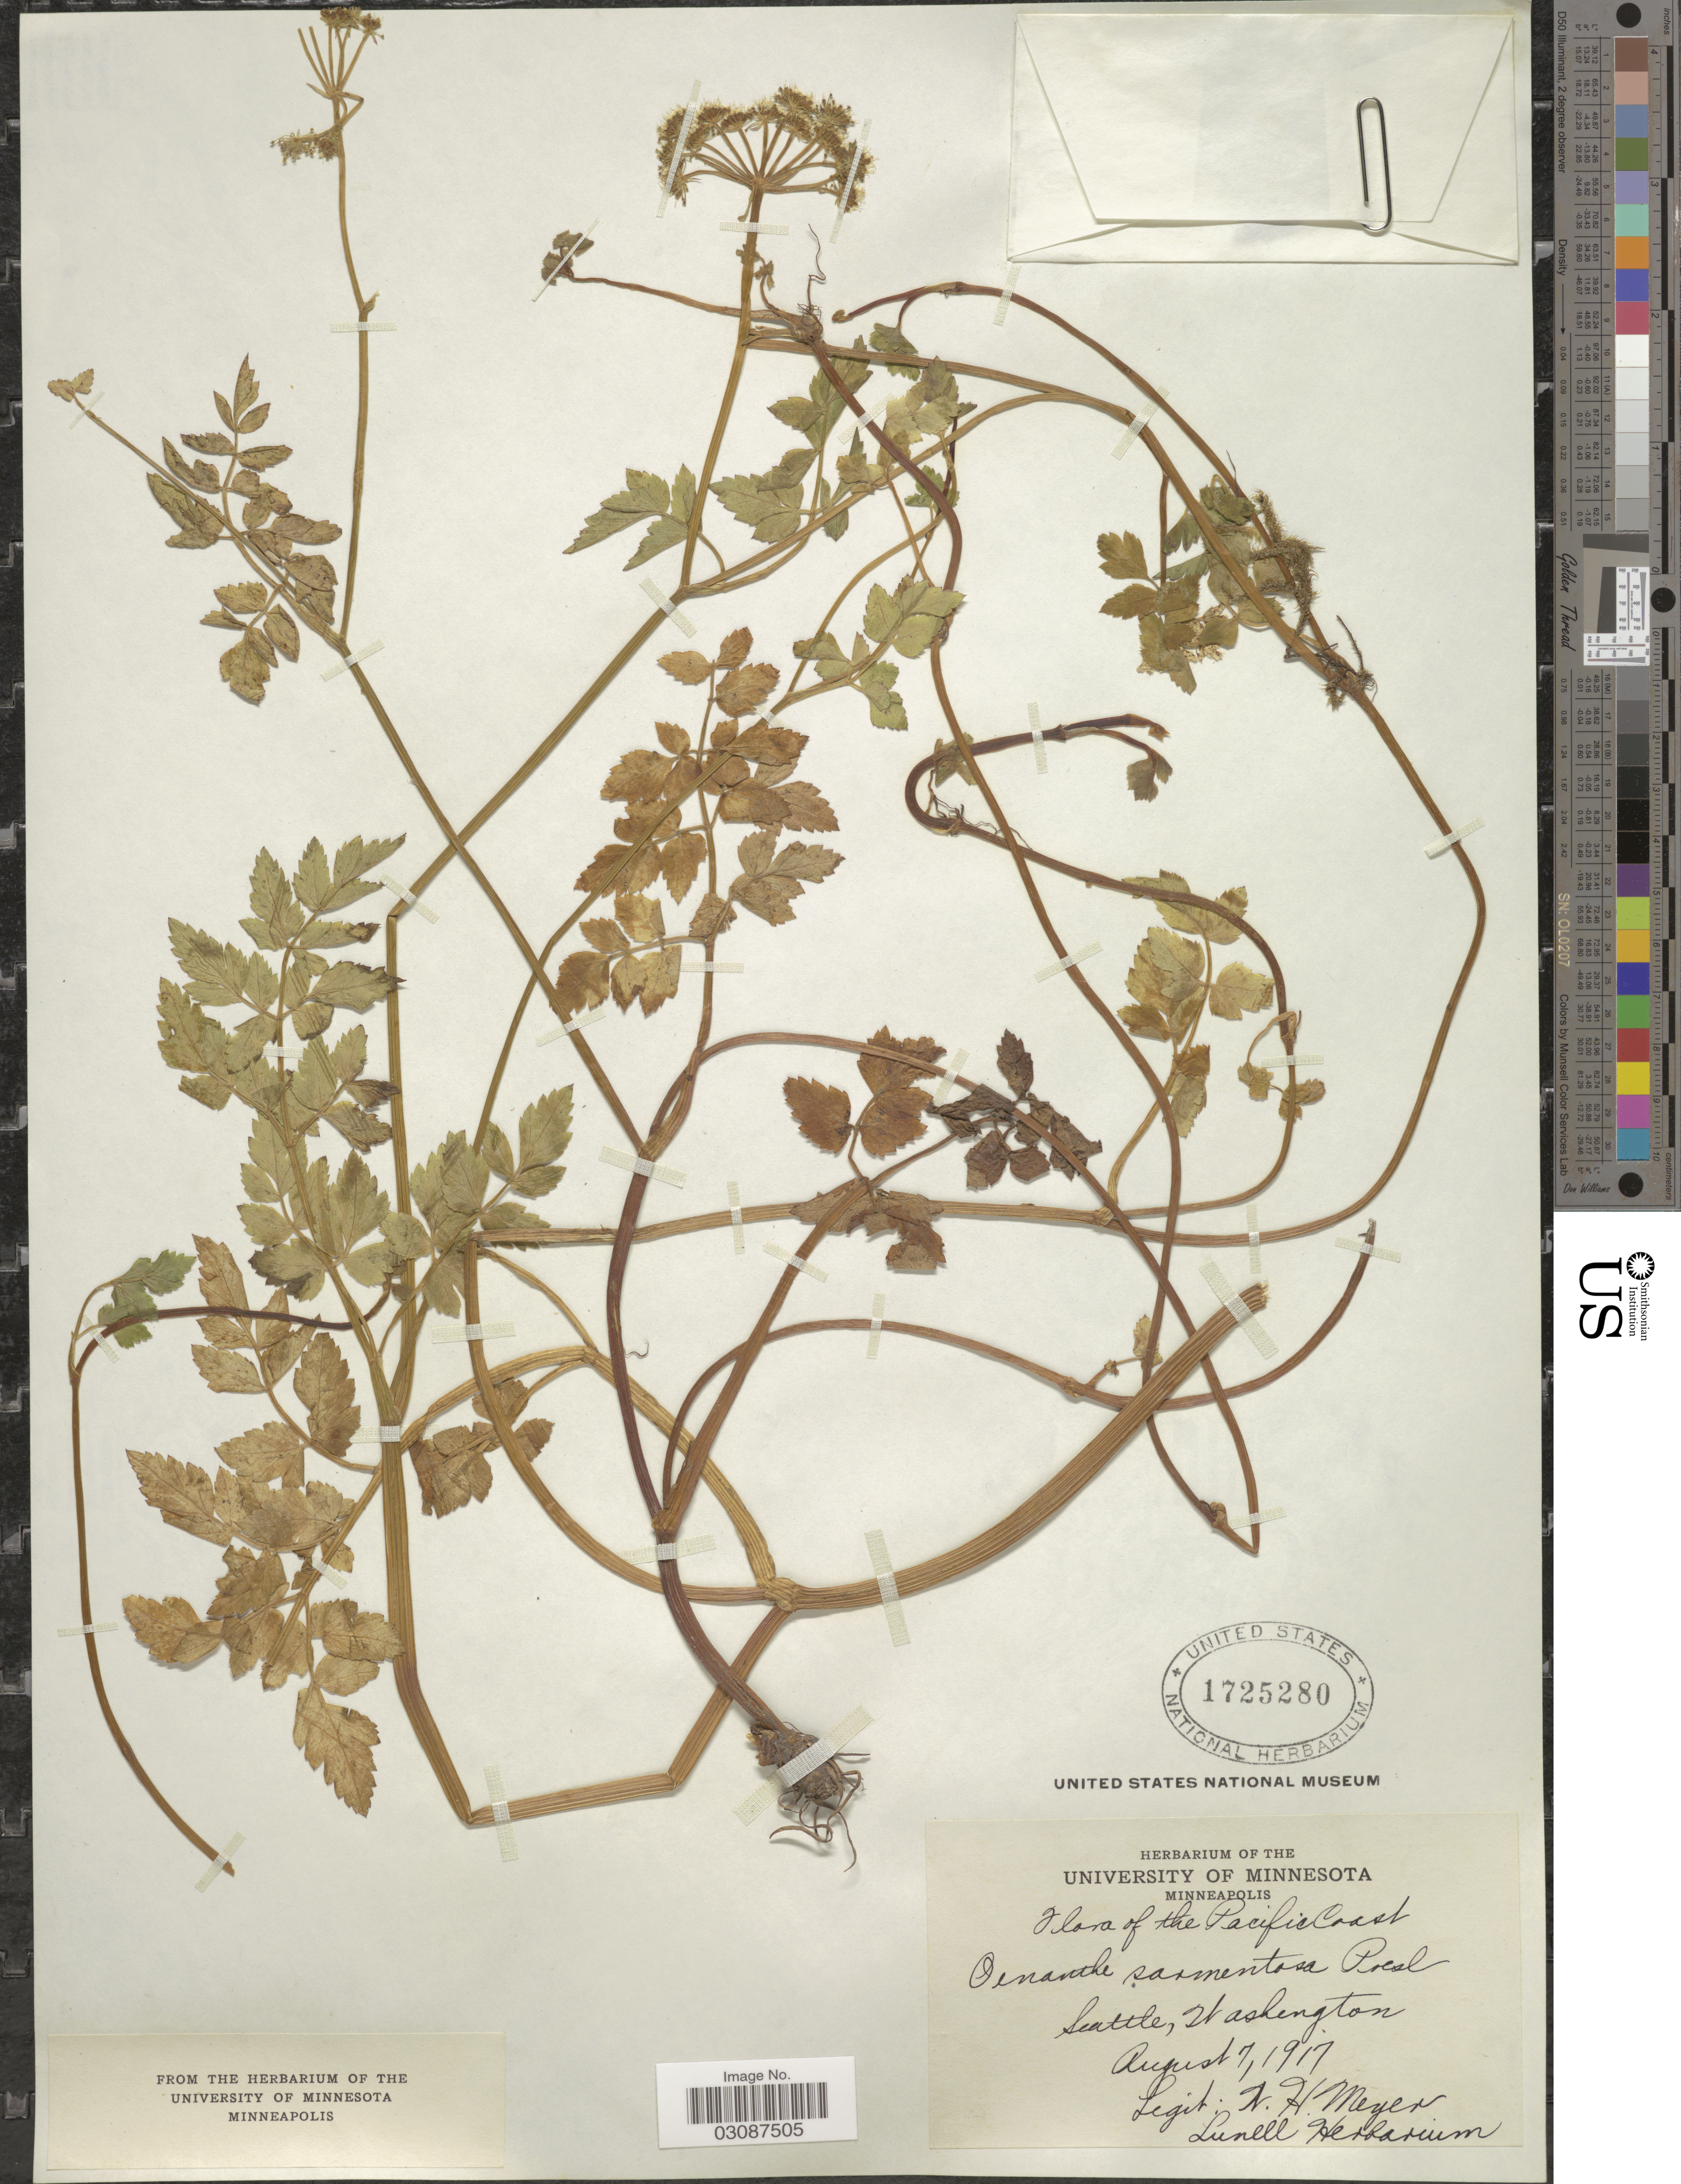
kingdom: Plantae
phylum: Tracheophyta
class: Magnoliopsida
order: Apiales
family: Apiaceae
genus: Oenanthe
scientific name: Oenanthe californica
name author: S. Watson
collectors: N. Meyer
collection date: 1917-08-07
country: United States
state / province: Washington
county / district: King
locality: Seattle.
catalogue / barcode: US 1725280